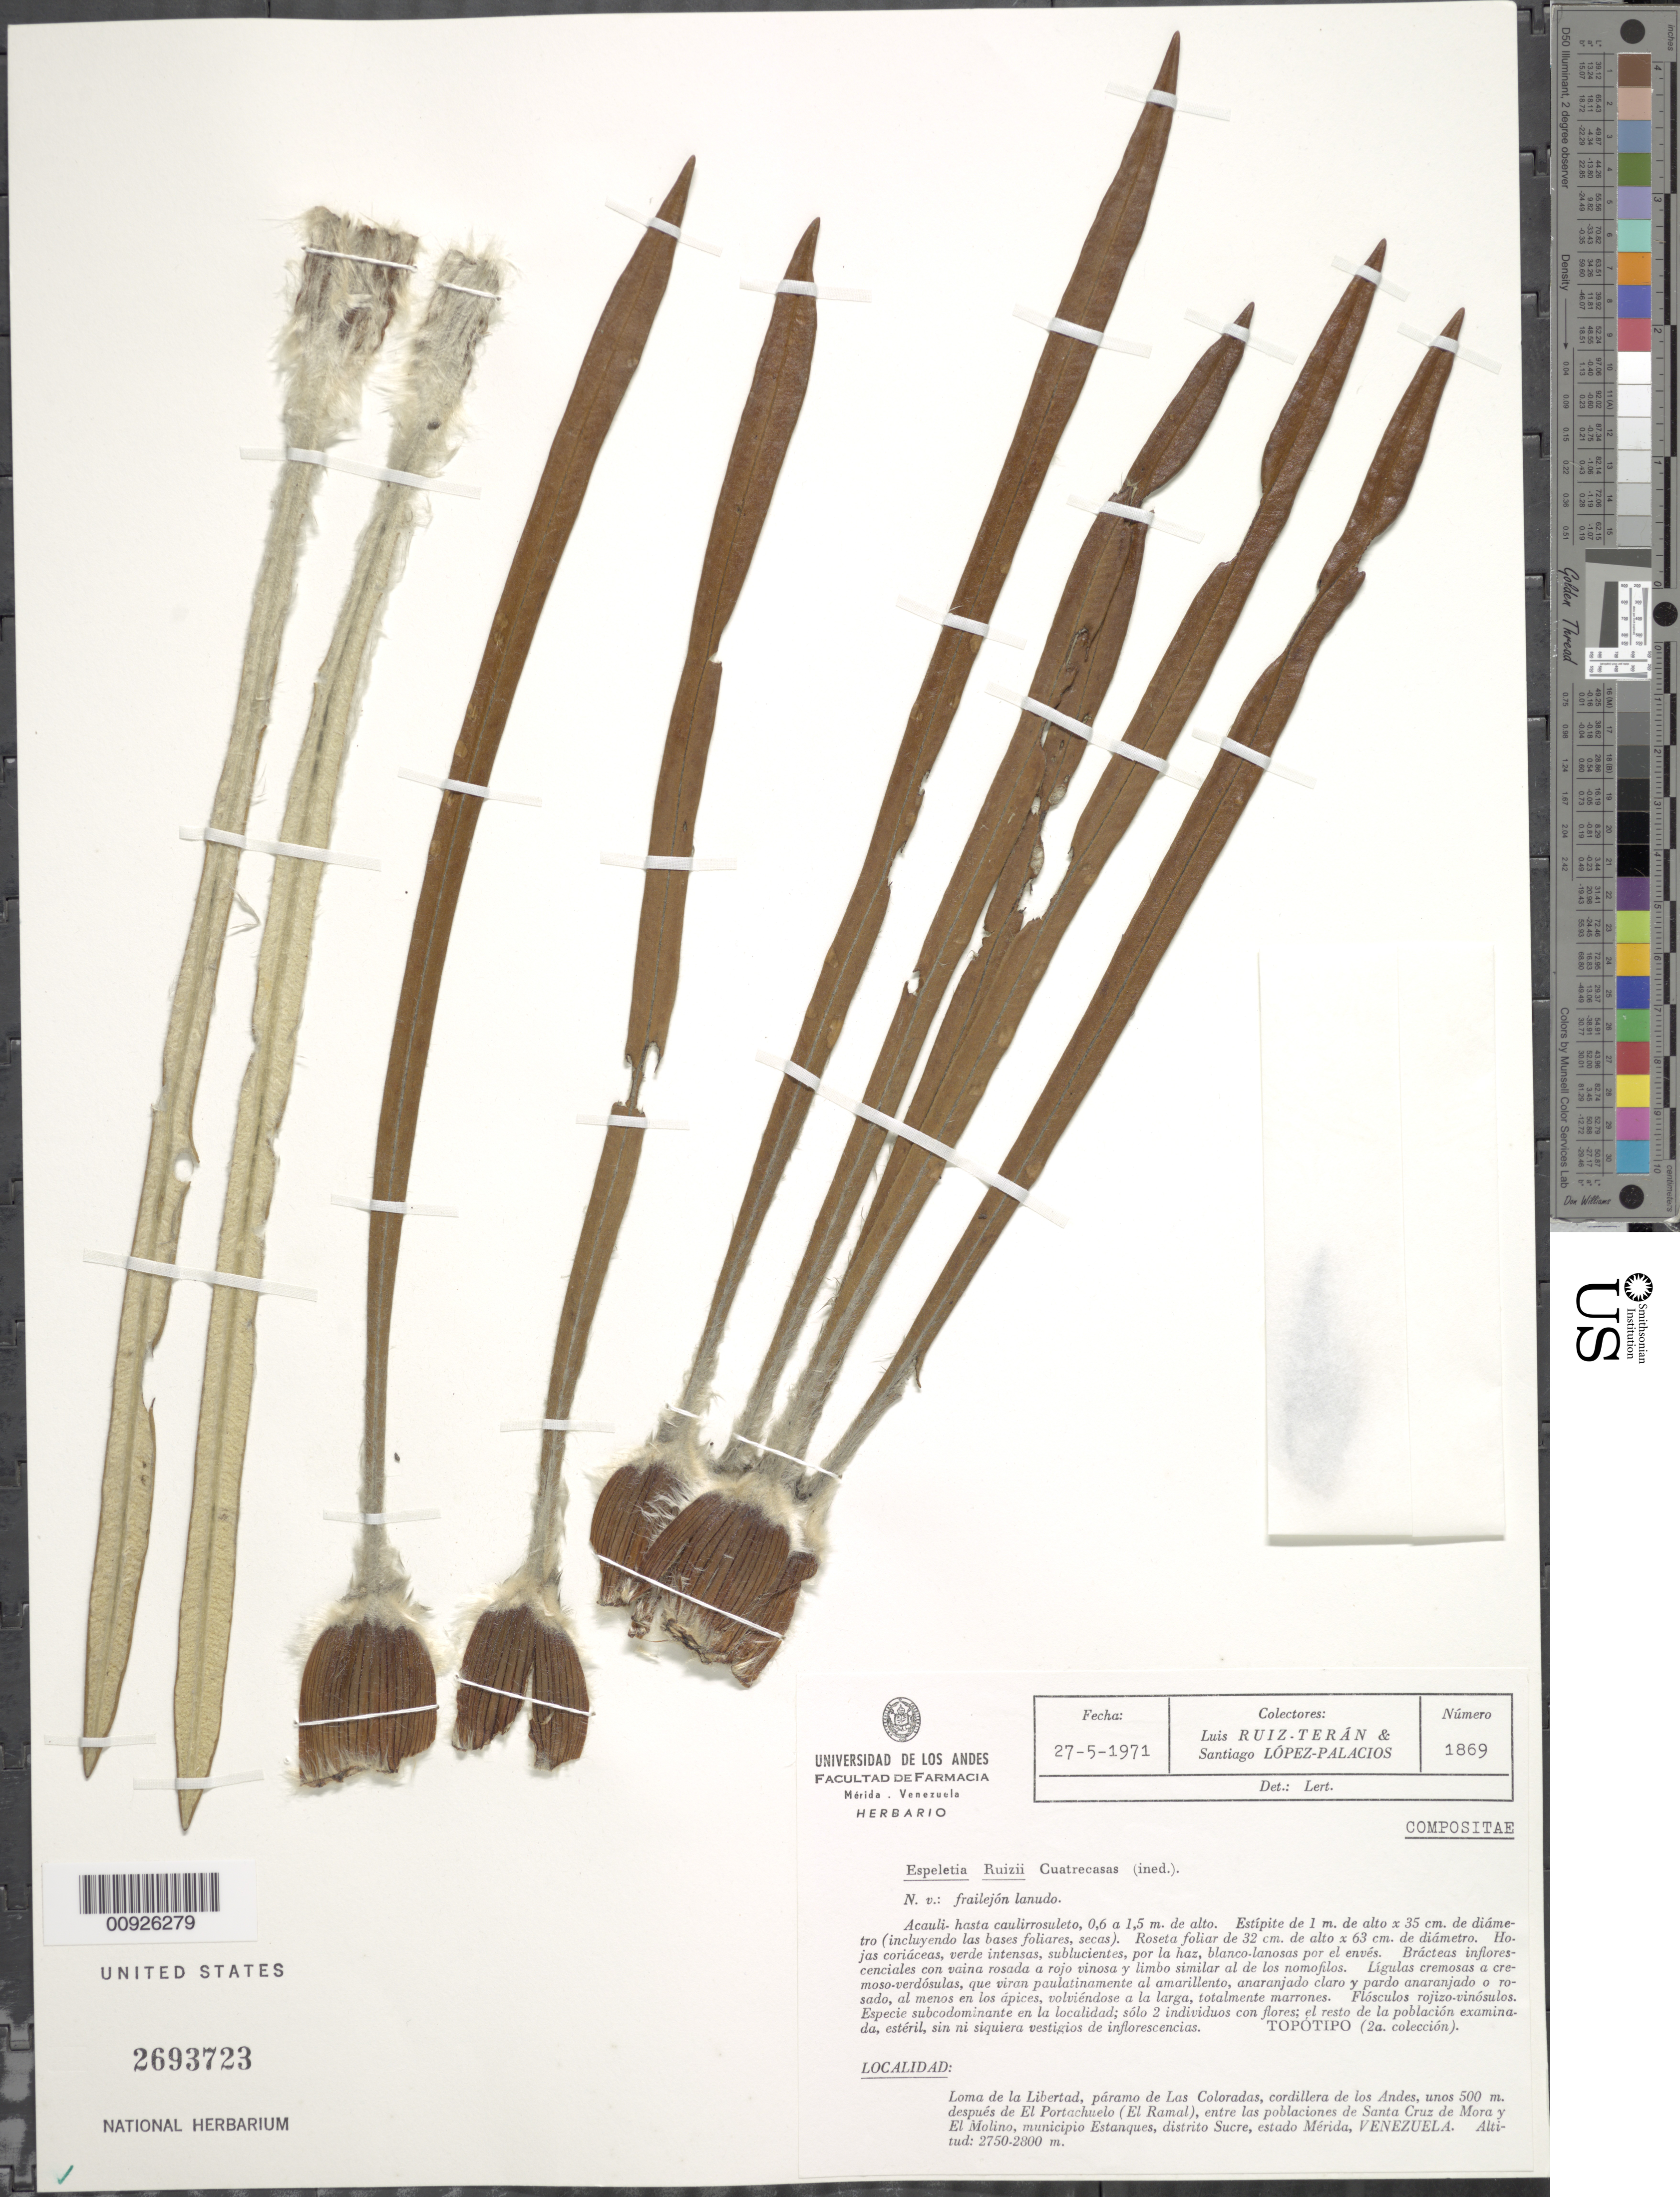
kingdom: Plantae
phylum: Tracheophyta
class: Magnoliopsida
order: Asterales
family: Asteraceae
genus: Ruilopezia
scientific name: Ruilopezia ruizii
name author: (Cuatrec.) Cuatrec.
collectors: L. E. Ruíz-Terán & M. López Figueiras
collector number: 1869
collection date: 1971-05-25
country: Venezuela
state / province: Mérida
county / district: Sucre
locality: P. de las Coloradas. Loma de la Libertad, unos 500 m después de El Portachuelo (El Ramal), entre las poblaciones de Santa Cruz de Mora y El Molino, M. Estanques.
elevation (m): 2750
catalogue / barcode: US 2693723